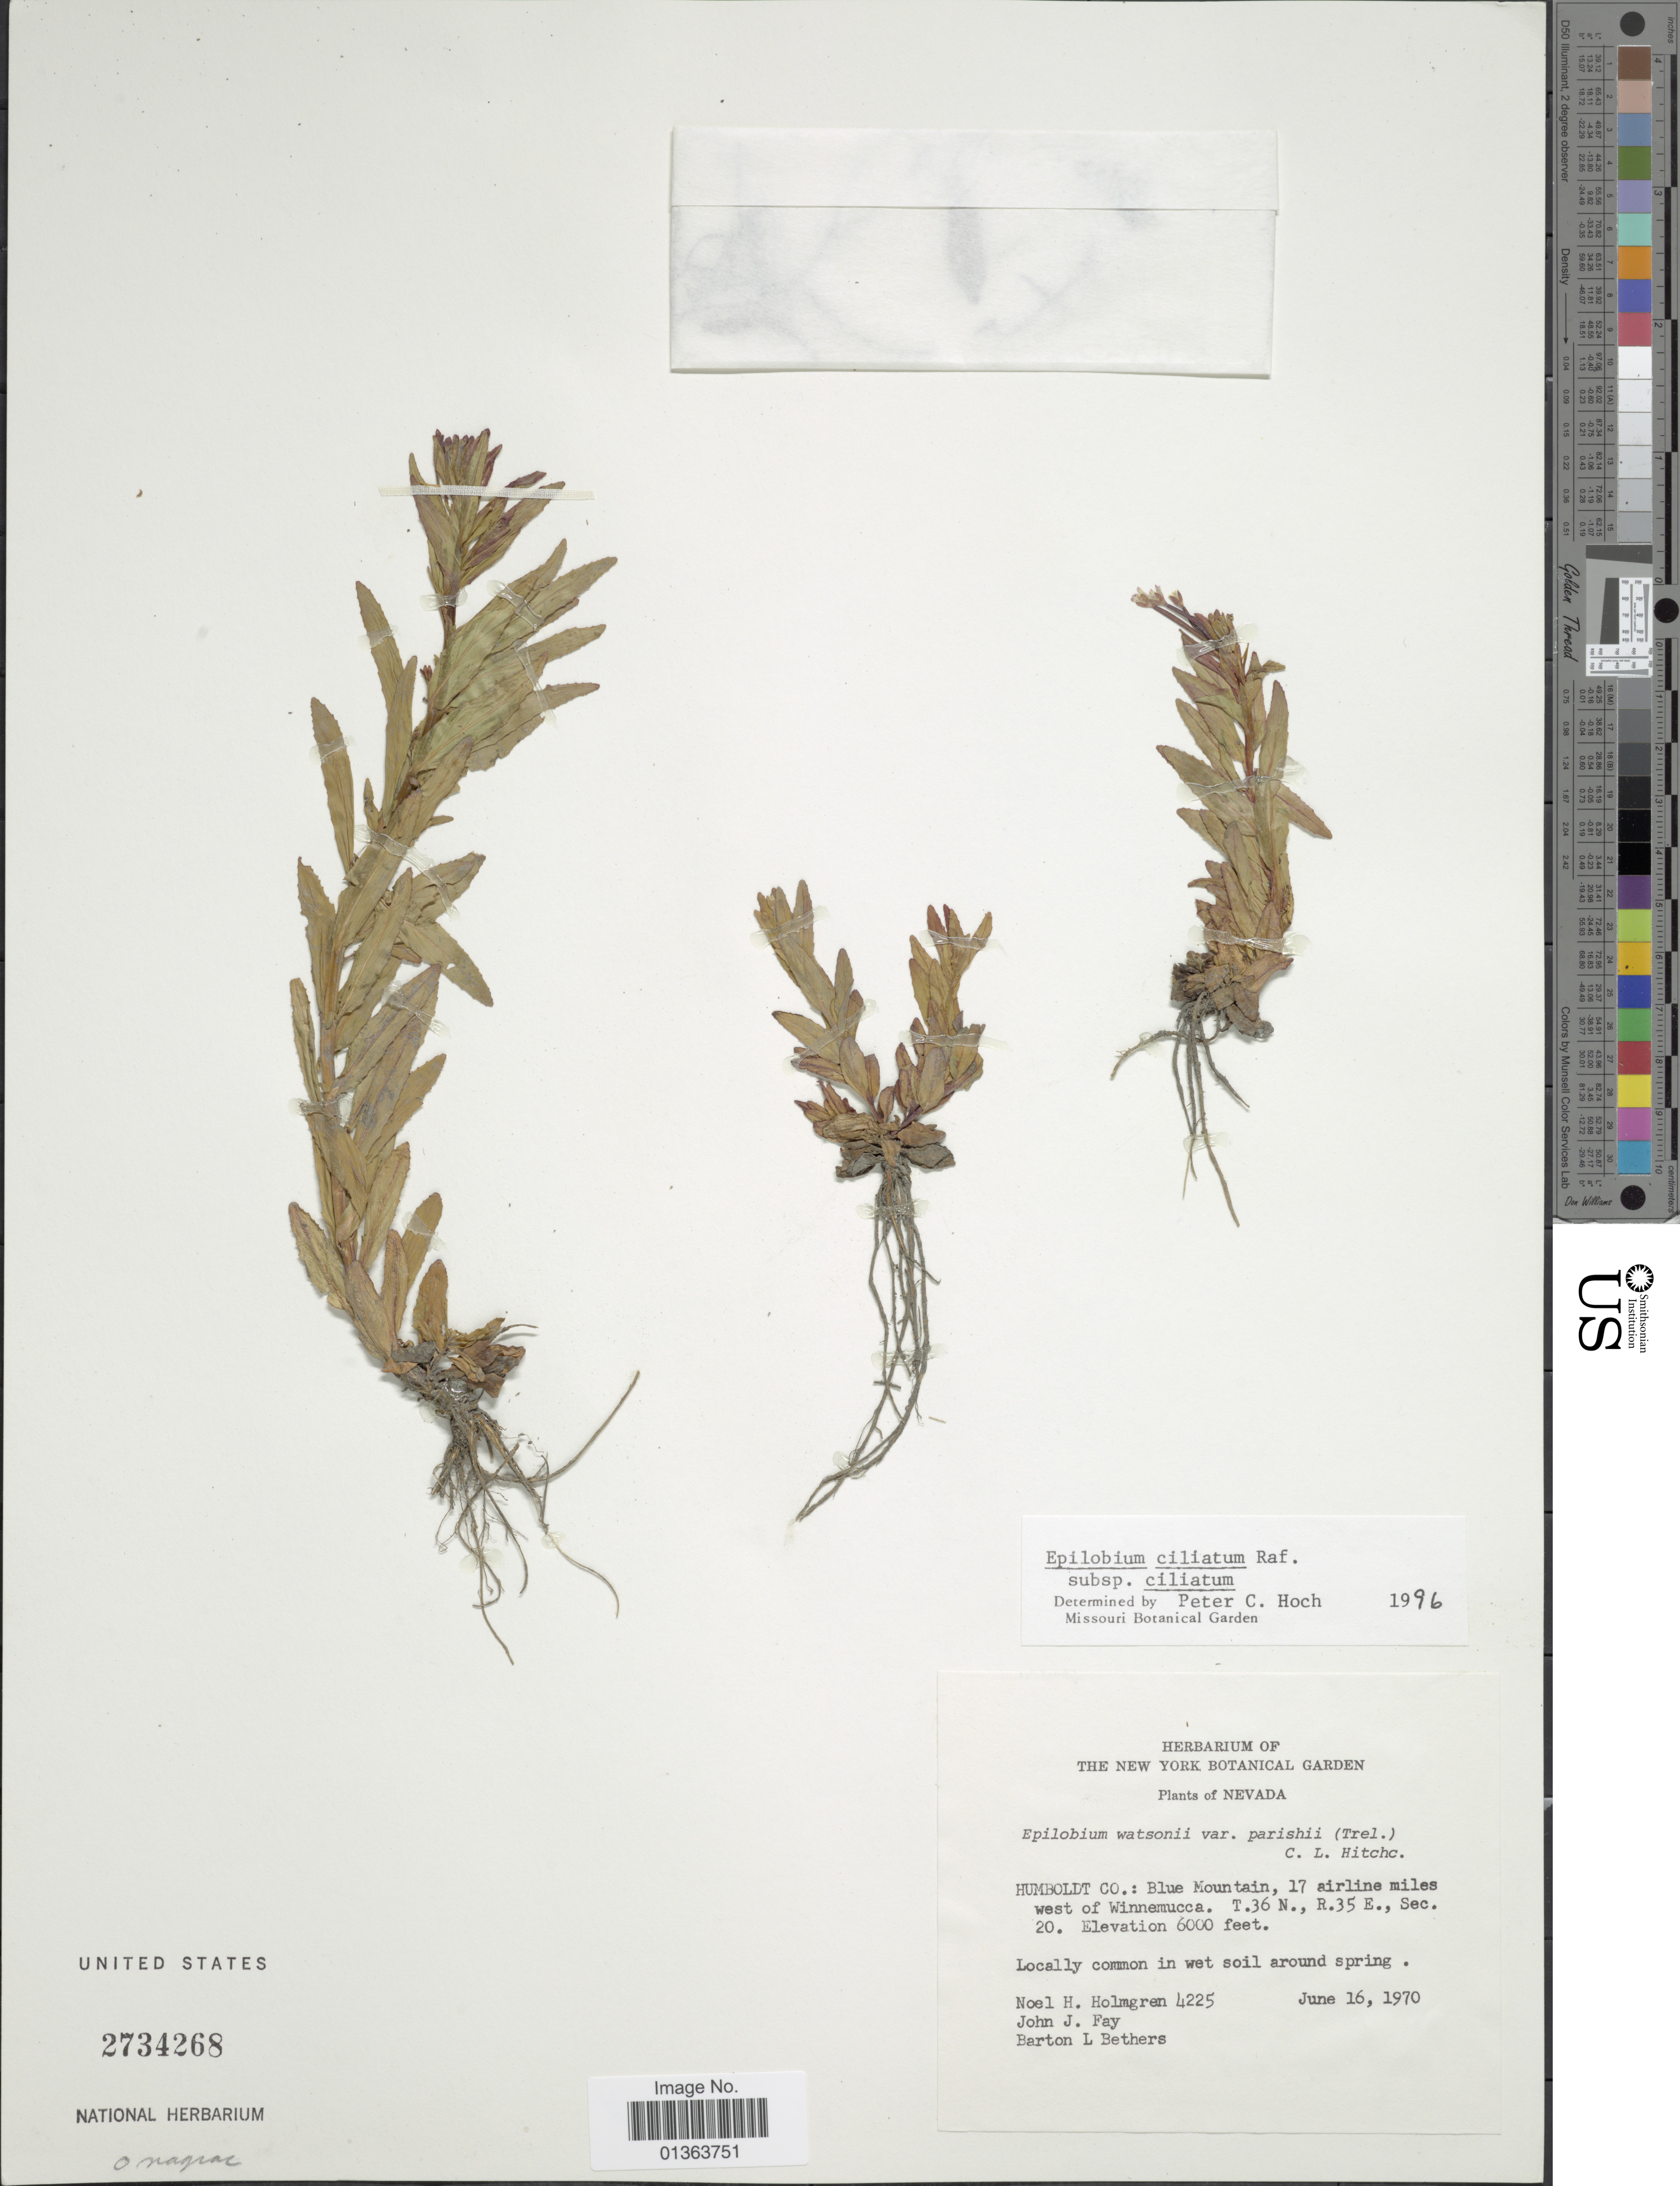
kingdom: Plantae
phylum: Tracheophyta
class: Magnoliopsida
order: Myrtales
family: Onagraceae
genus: Epilobium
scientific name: Epilobium ciliatum subsp. ciliatum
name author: Raf.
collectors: N. H. Holmgren, J. J. Fay & B. Bethers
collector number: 4225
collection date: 1970-06-16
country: United States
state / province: Nevada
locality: Humboldt Co.: Blue Mountain, 17 airline miles west of Winnemucca.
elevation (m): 1829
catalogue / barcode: US 2734268